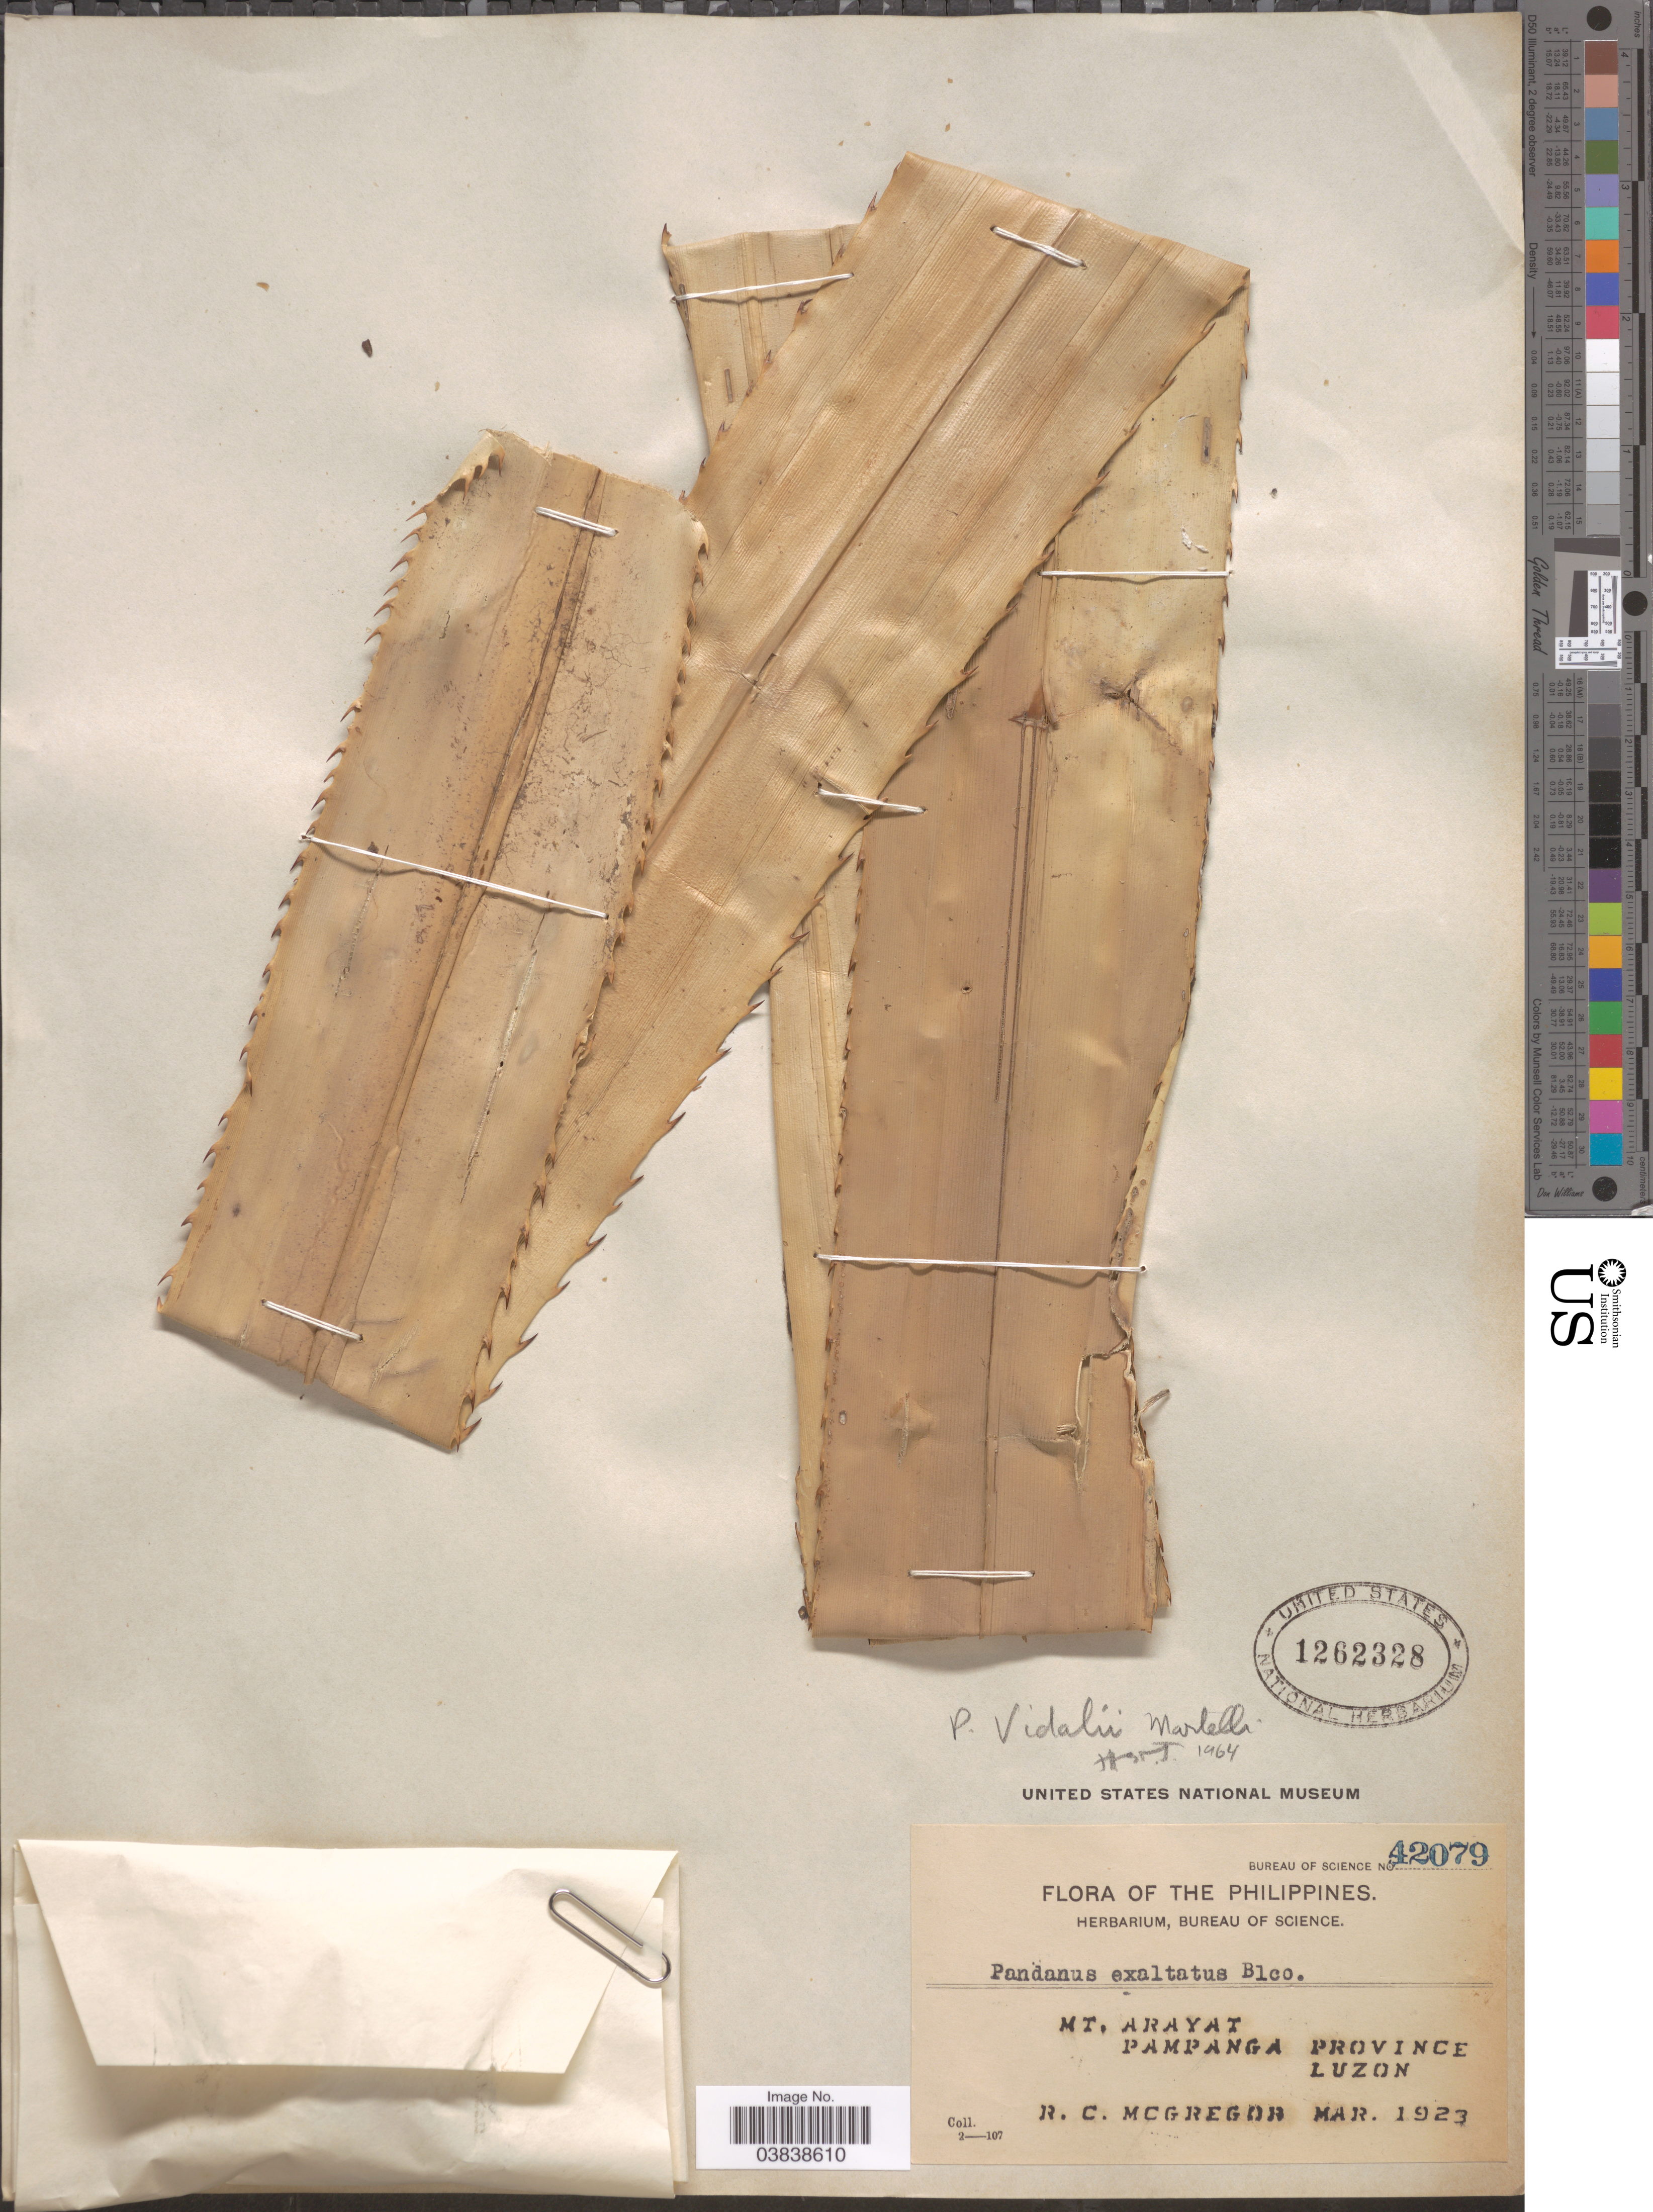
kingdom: Plantae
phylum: Tracheophyta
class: Liliopsida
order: Pandanales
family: Pandanaceae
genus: Pandanus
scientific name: Pandanus vidalii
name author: Martelli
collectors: R. C. McGregor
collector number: Bureau of Science 42079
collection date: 1923-03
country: Philippines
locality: Mt. Arayat, Pampanga Province, Luzon.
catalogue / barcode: US 1262328